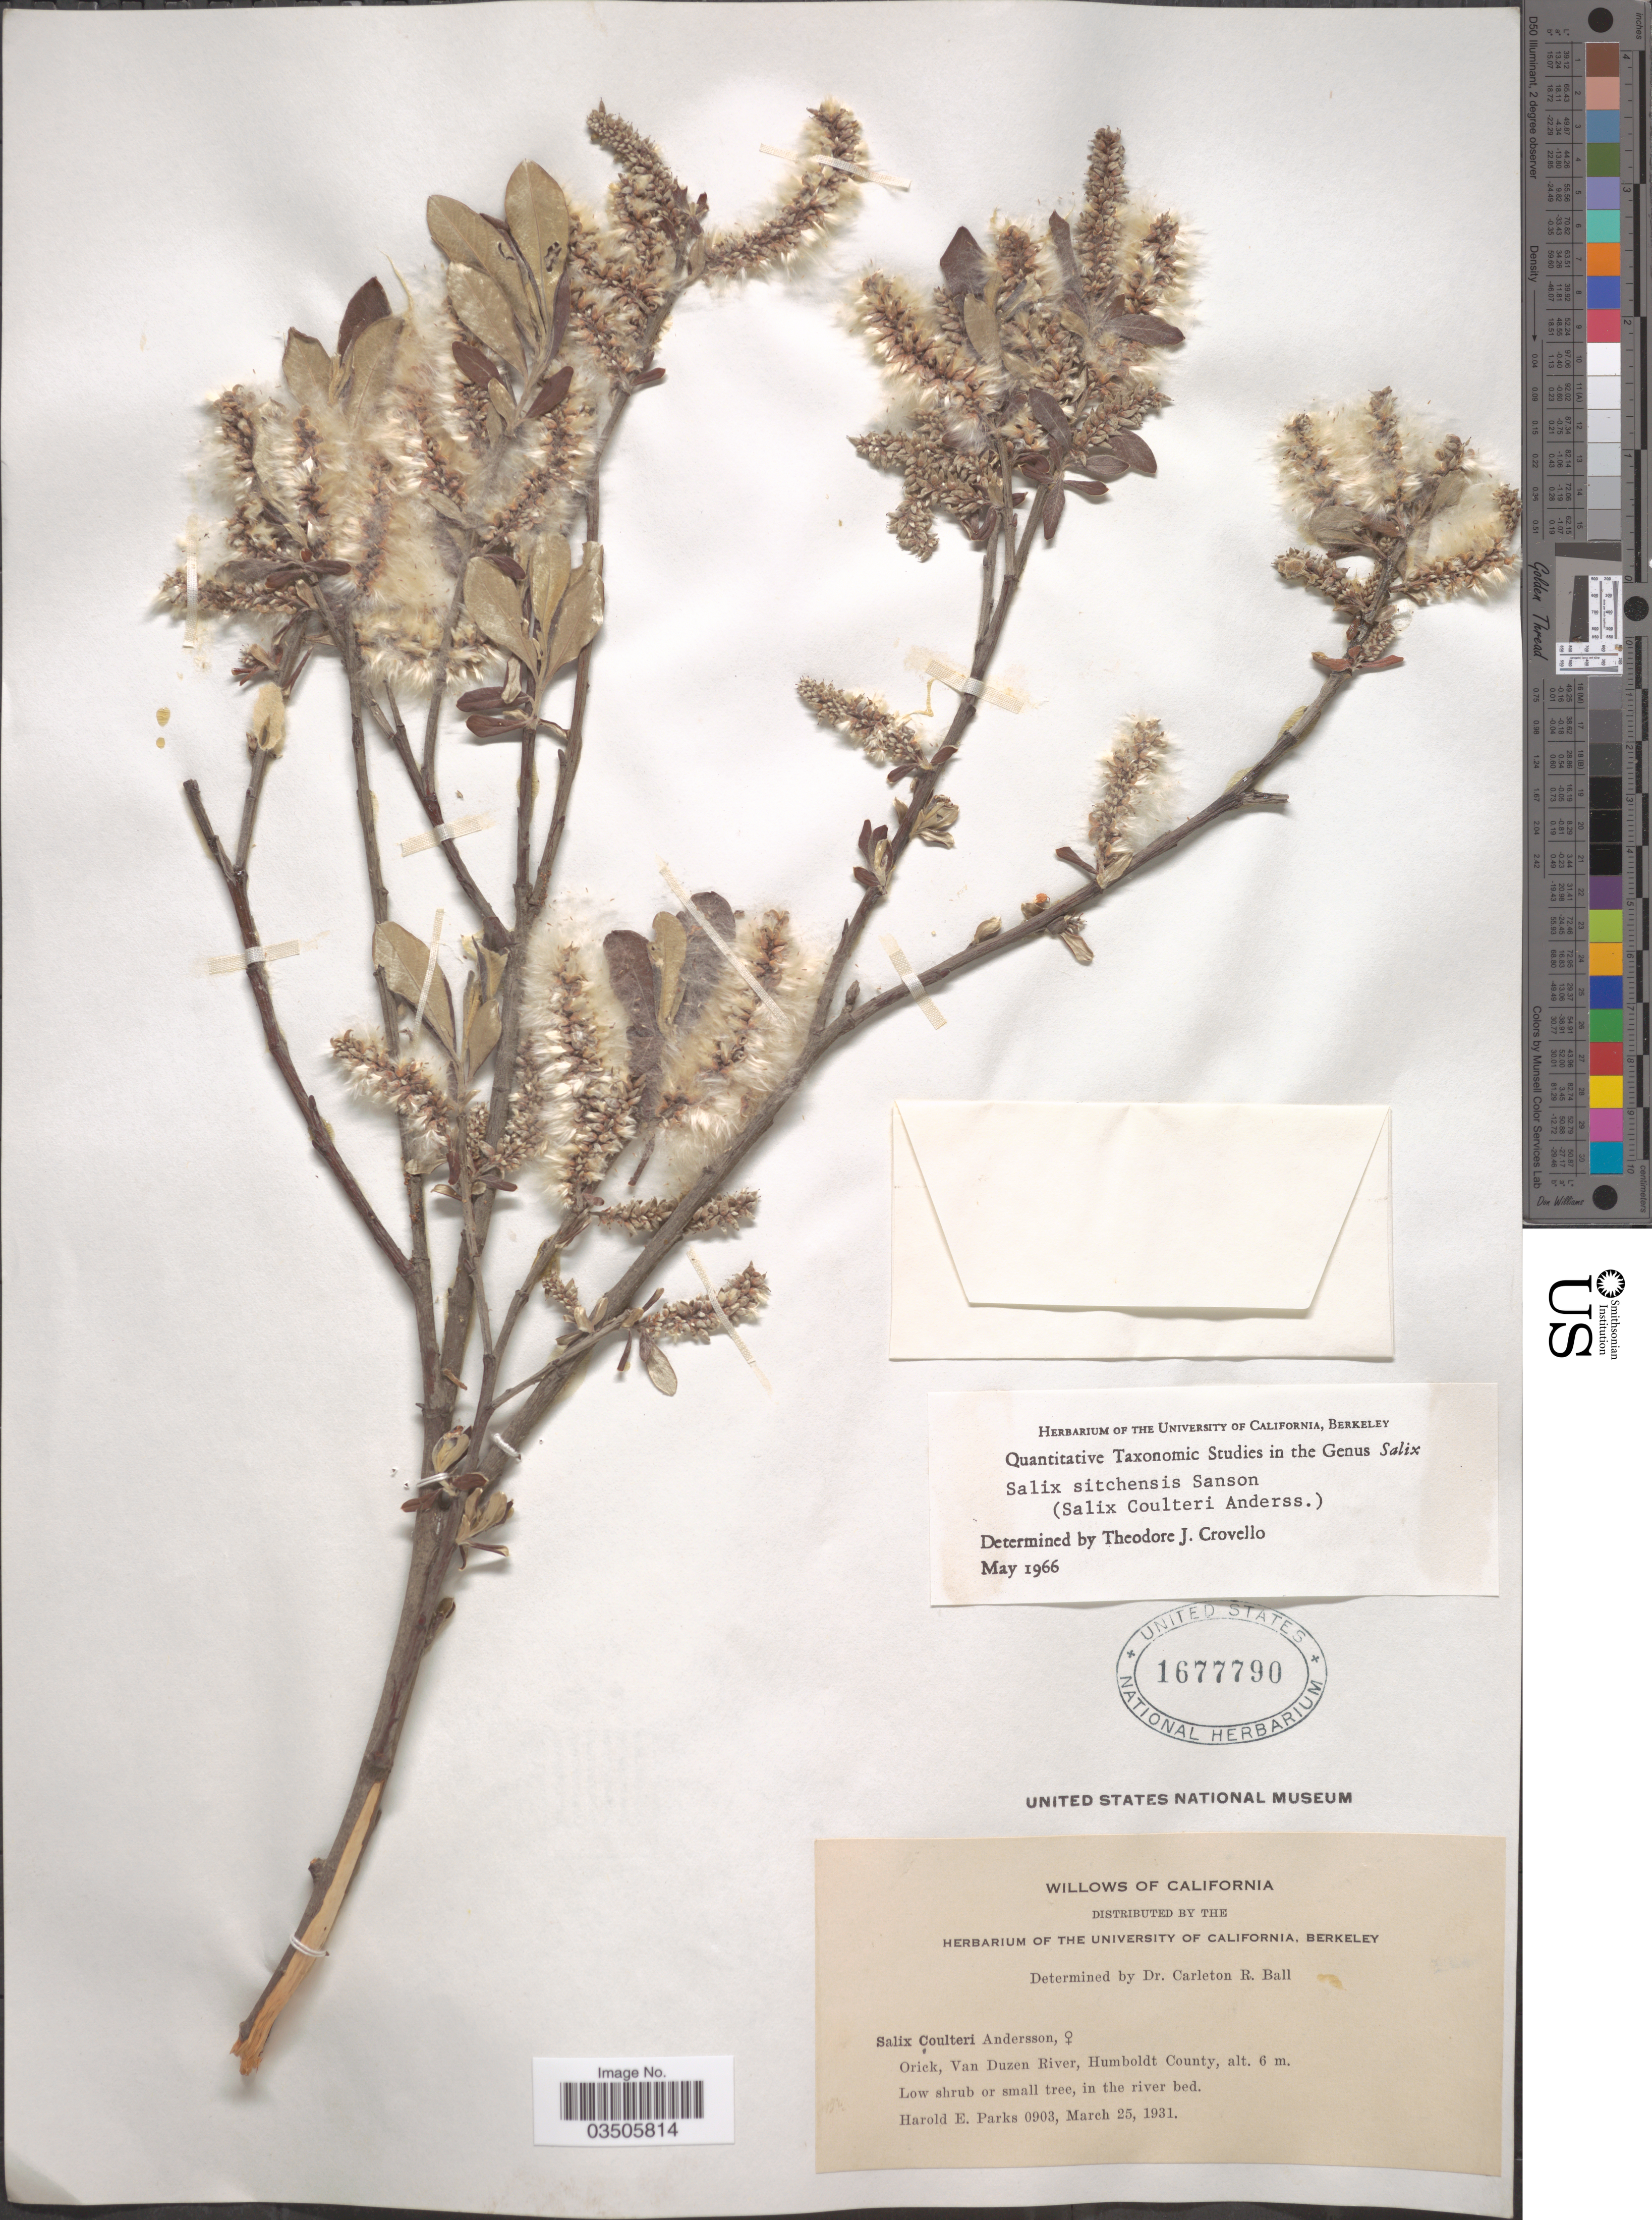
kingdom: Plantae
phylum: Tracheophyta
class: Magnoliopsida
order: Malpighiales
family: Salicaceae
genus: Salix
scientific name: Salix sitchensis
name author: Sanson ex Bong.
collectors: H. E. Parks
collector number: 0903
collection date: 1931-03-25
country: United States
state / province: California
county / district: Humboldt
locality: Orick, Van Duzen River, Humboldt County.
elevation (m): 6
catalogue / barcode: US 1677790